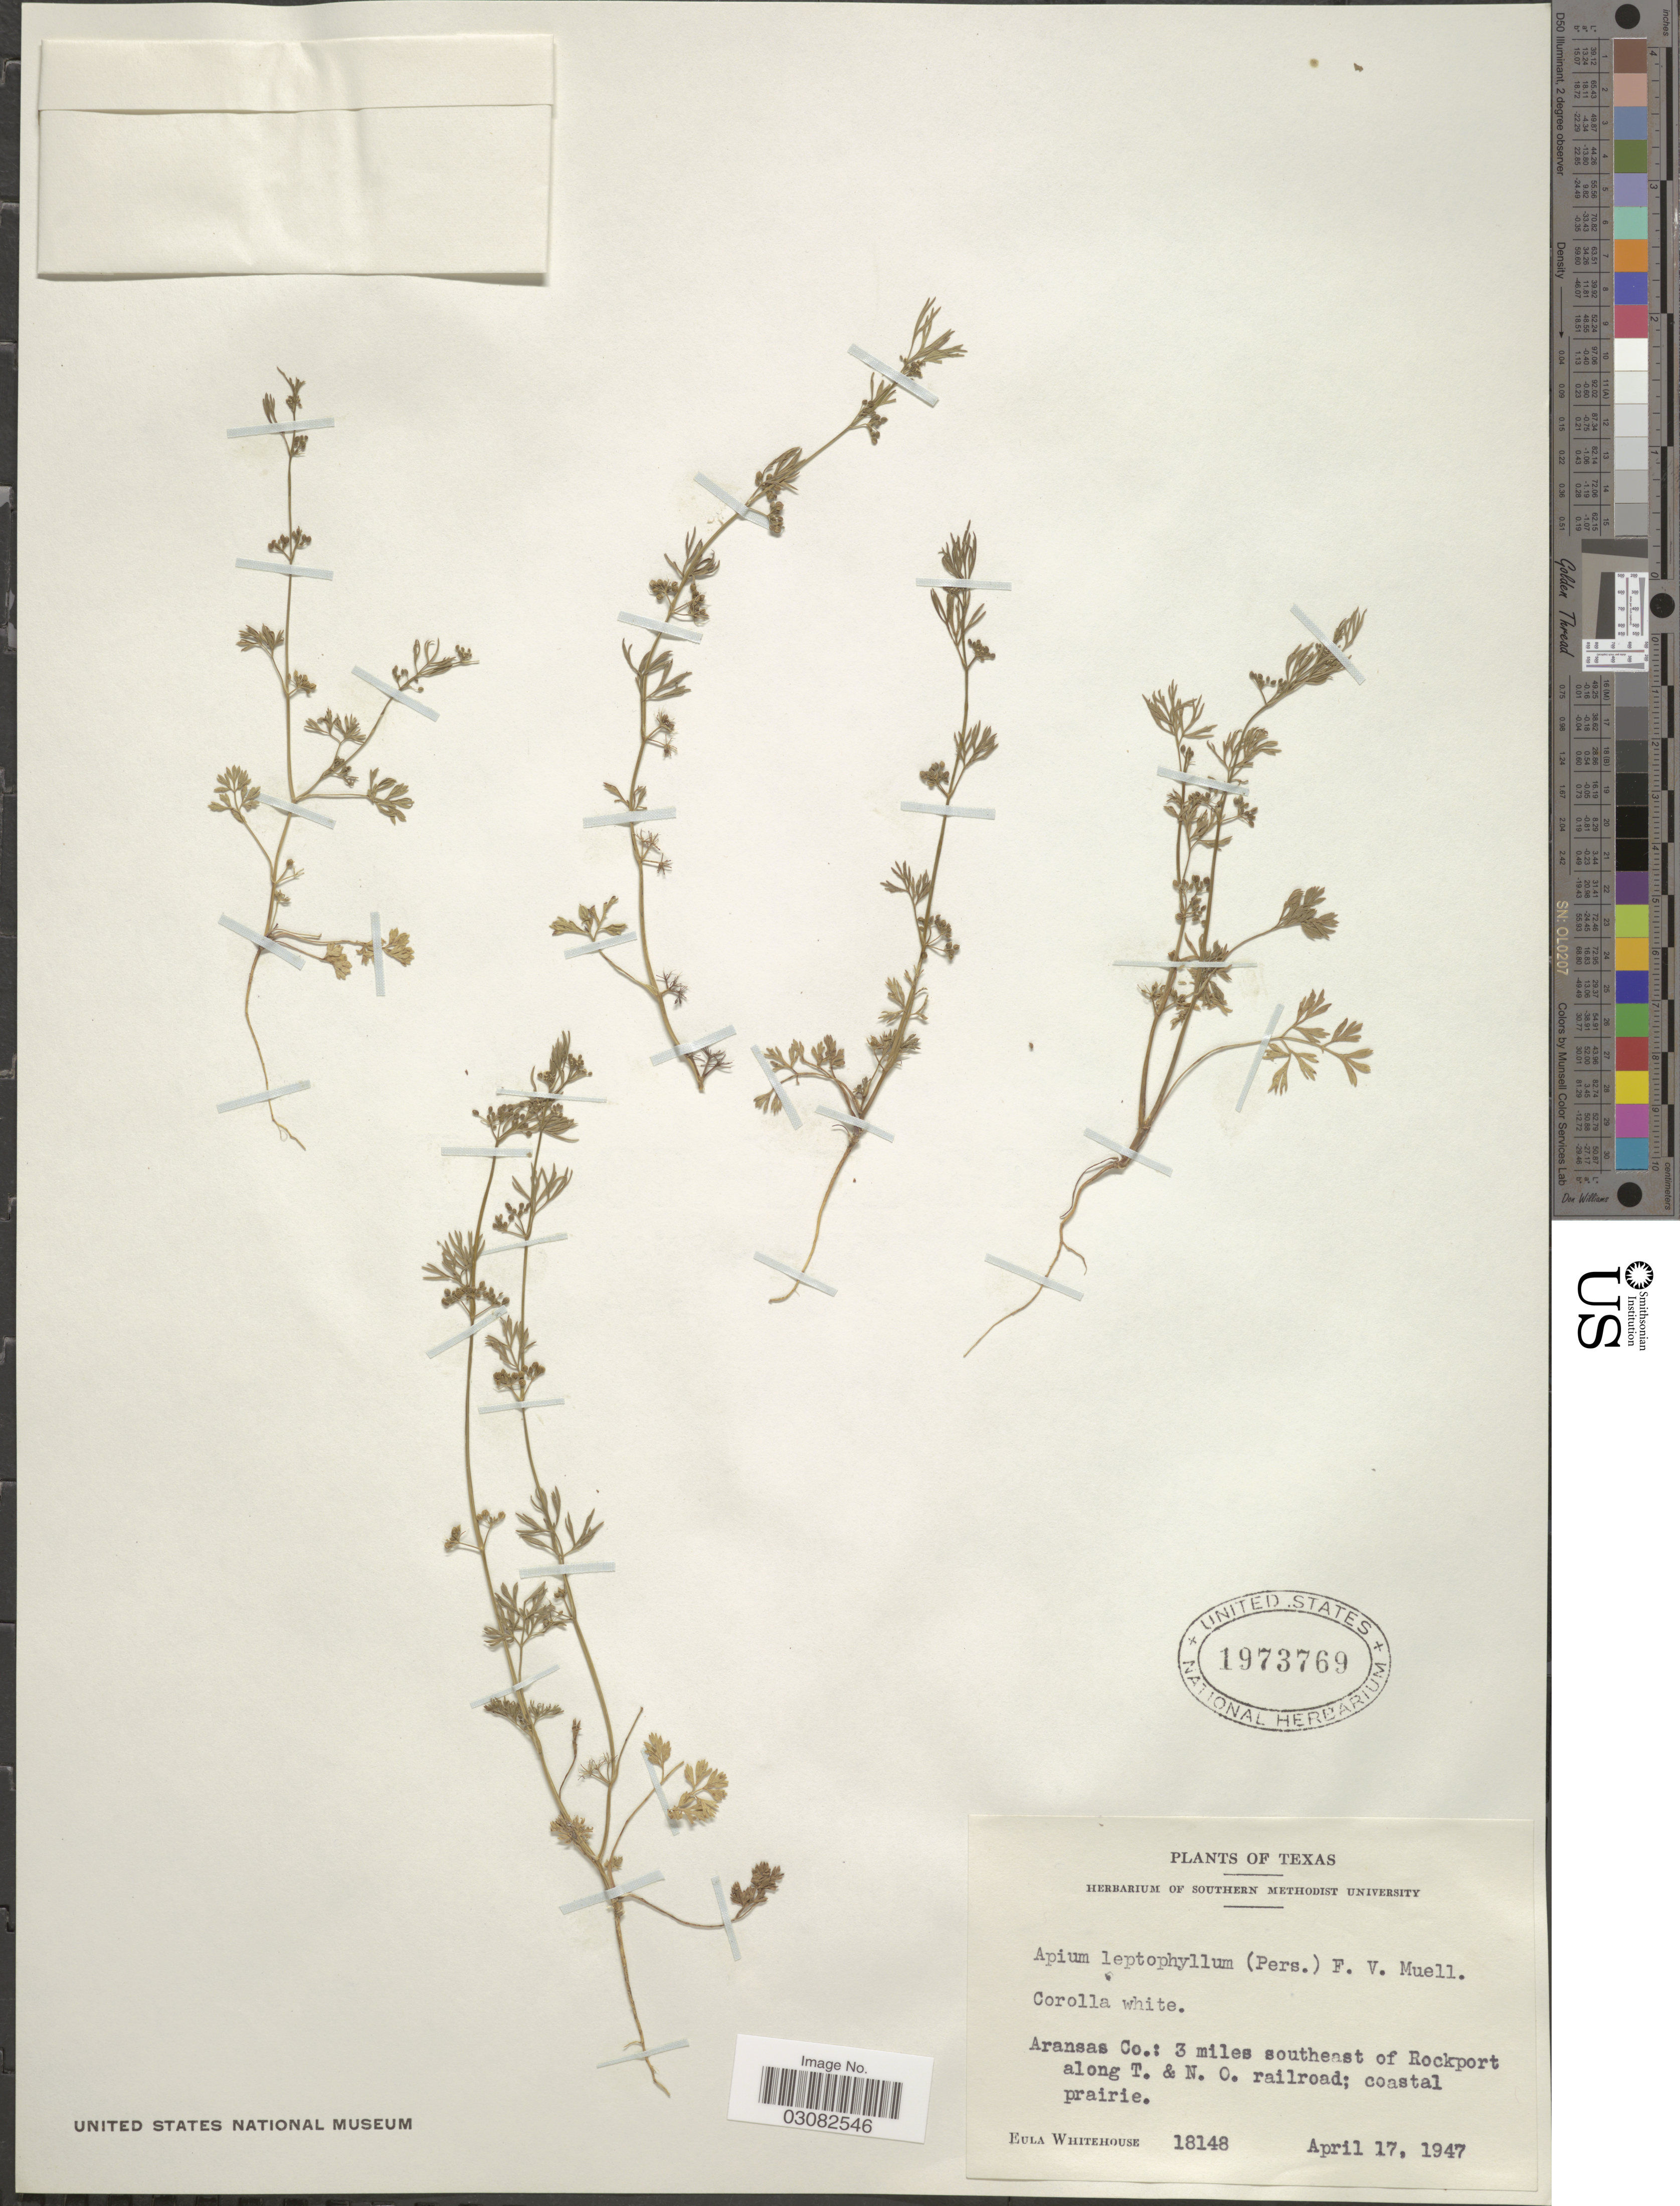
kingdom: Plantae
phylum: Tracheophyta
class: Magnoliopsida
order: Apiales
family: Apiaceae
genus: Apium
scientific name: Apium leptophyllum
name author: (Pers.) F. Muell. ex Benth.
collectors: E. Whitehouse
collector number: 18148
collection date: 1947-04-17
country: United States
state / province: Texas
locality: Aransas Co.: 3 miles southeast of Rockport along T. & N. O. railroad; coastal prairie.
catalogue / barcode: US 1973769